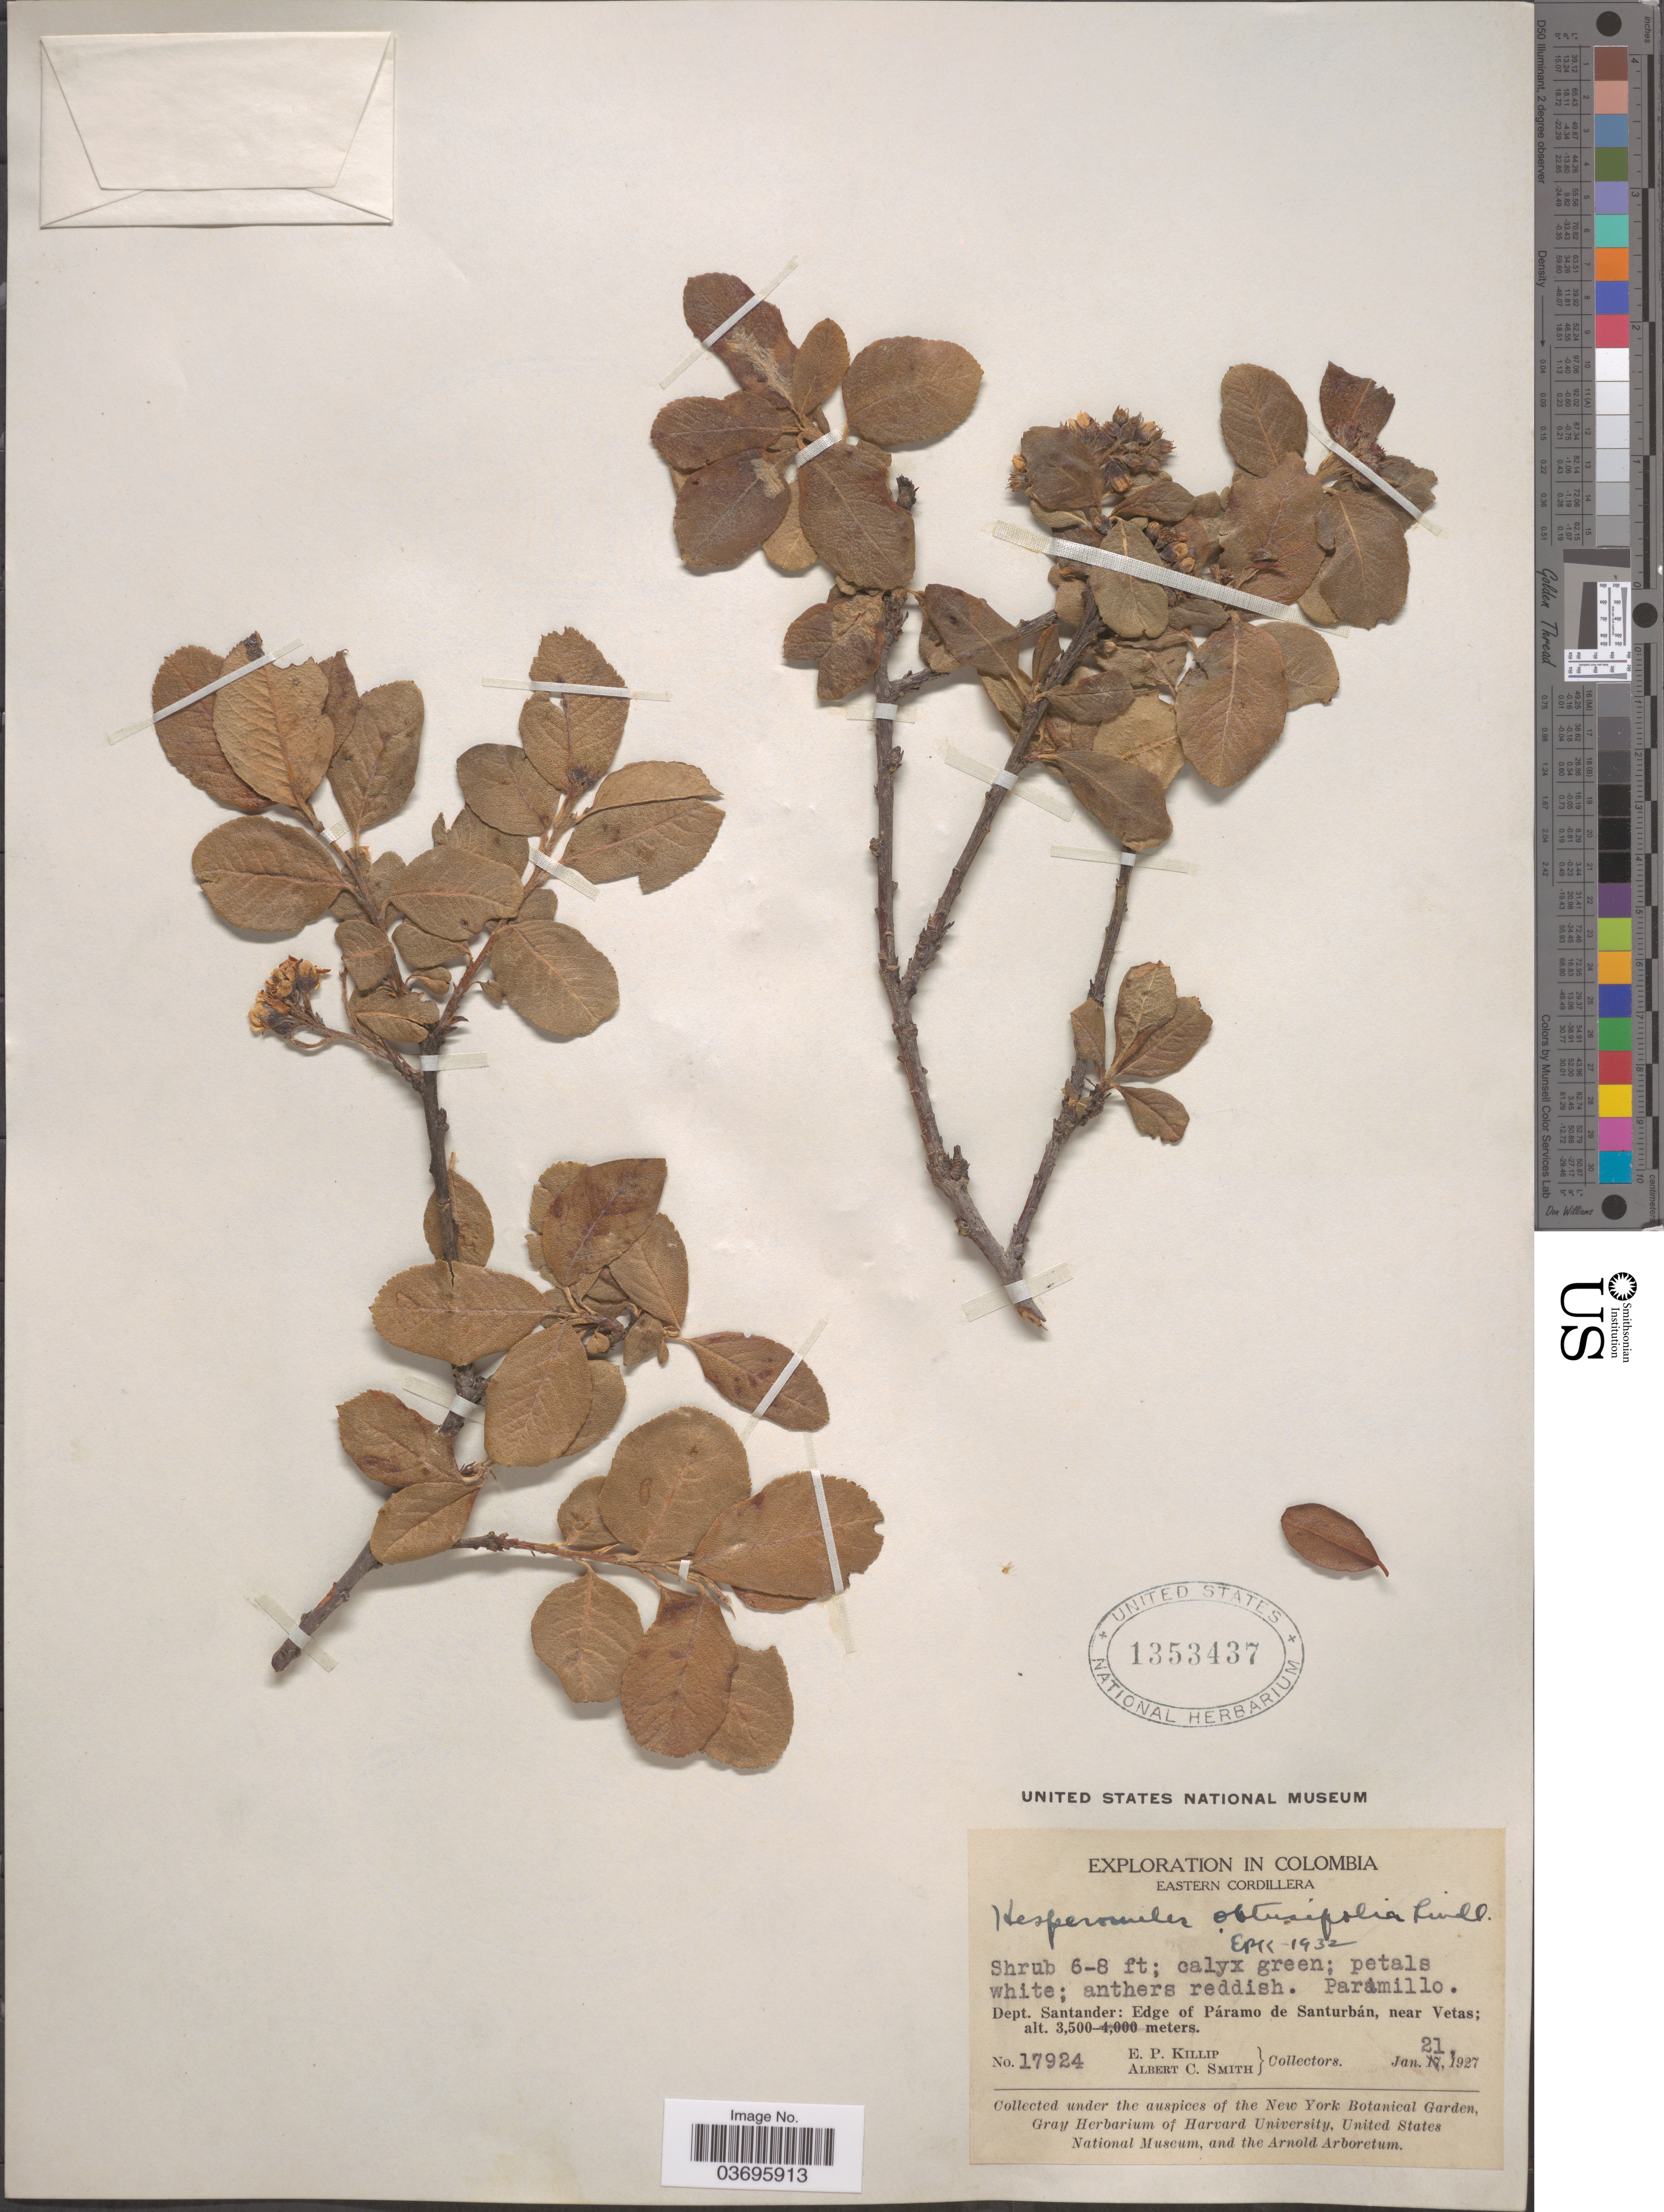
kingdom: Plantae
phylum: Tracheophyta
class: Magnoliopsida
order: Rosales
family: Rosaceae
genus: Hesperomeles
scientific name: Hesperomeles heterophylla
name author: (Ruiz & Pav.) Hook.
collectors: E. P. Killip & A. C. Smith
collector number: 17924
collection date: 1927-01-21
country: Colombia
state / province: Santander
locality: Eastern Cordillera. Dept. Santander: Edge of Páramo de Santurbán, near Vetas.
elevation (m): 3500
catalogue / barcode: US 1353437